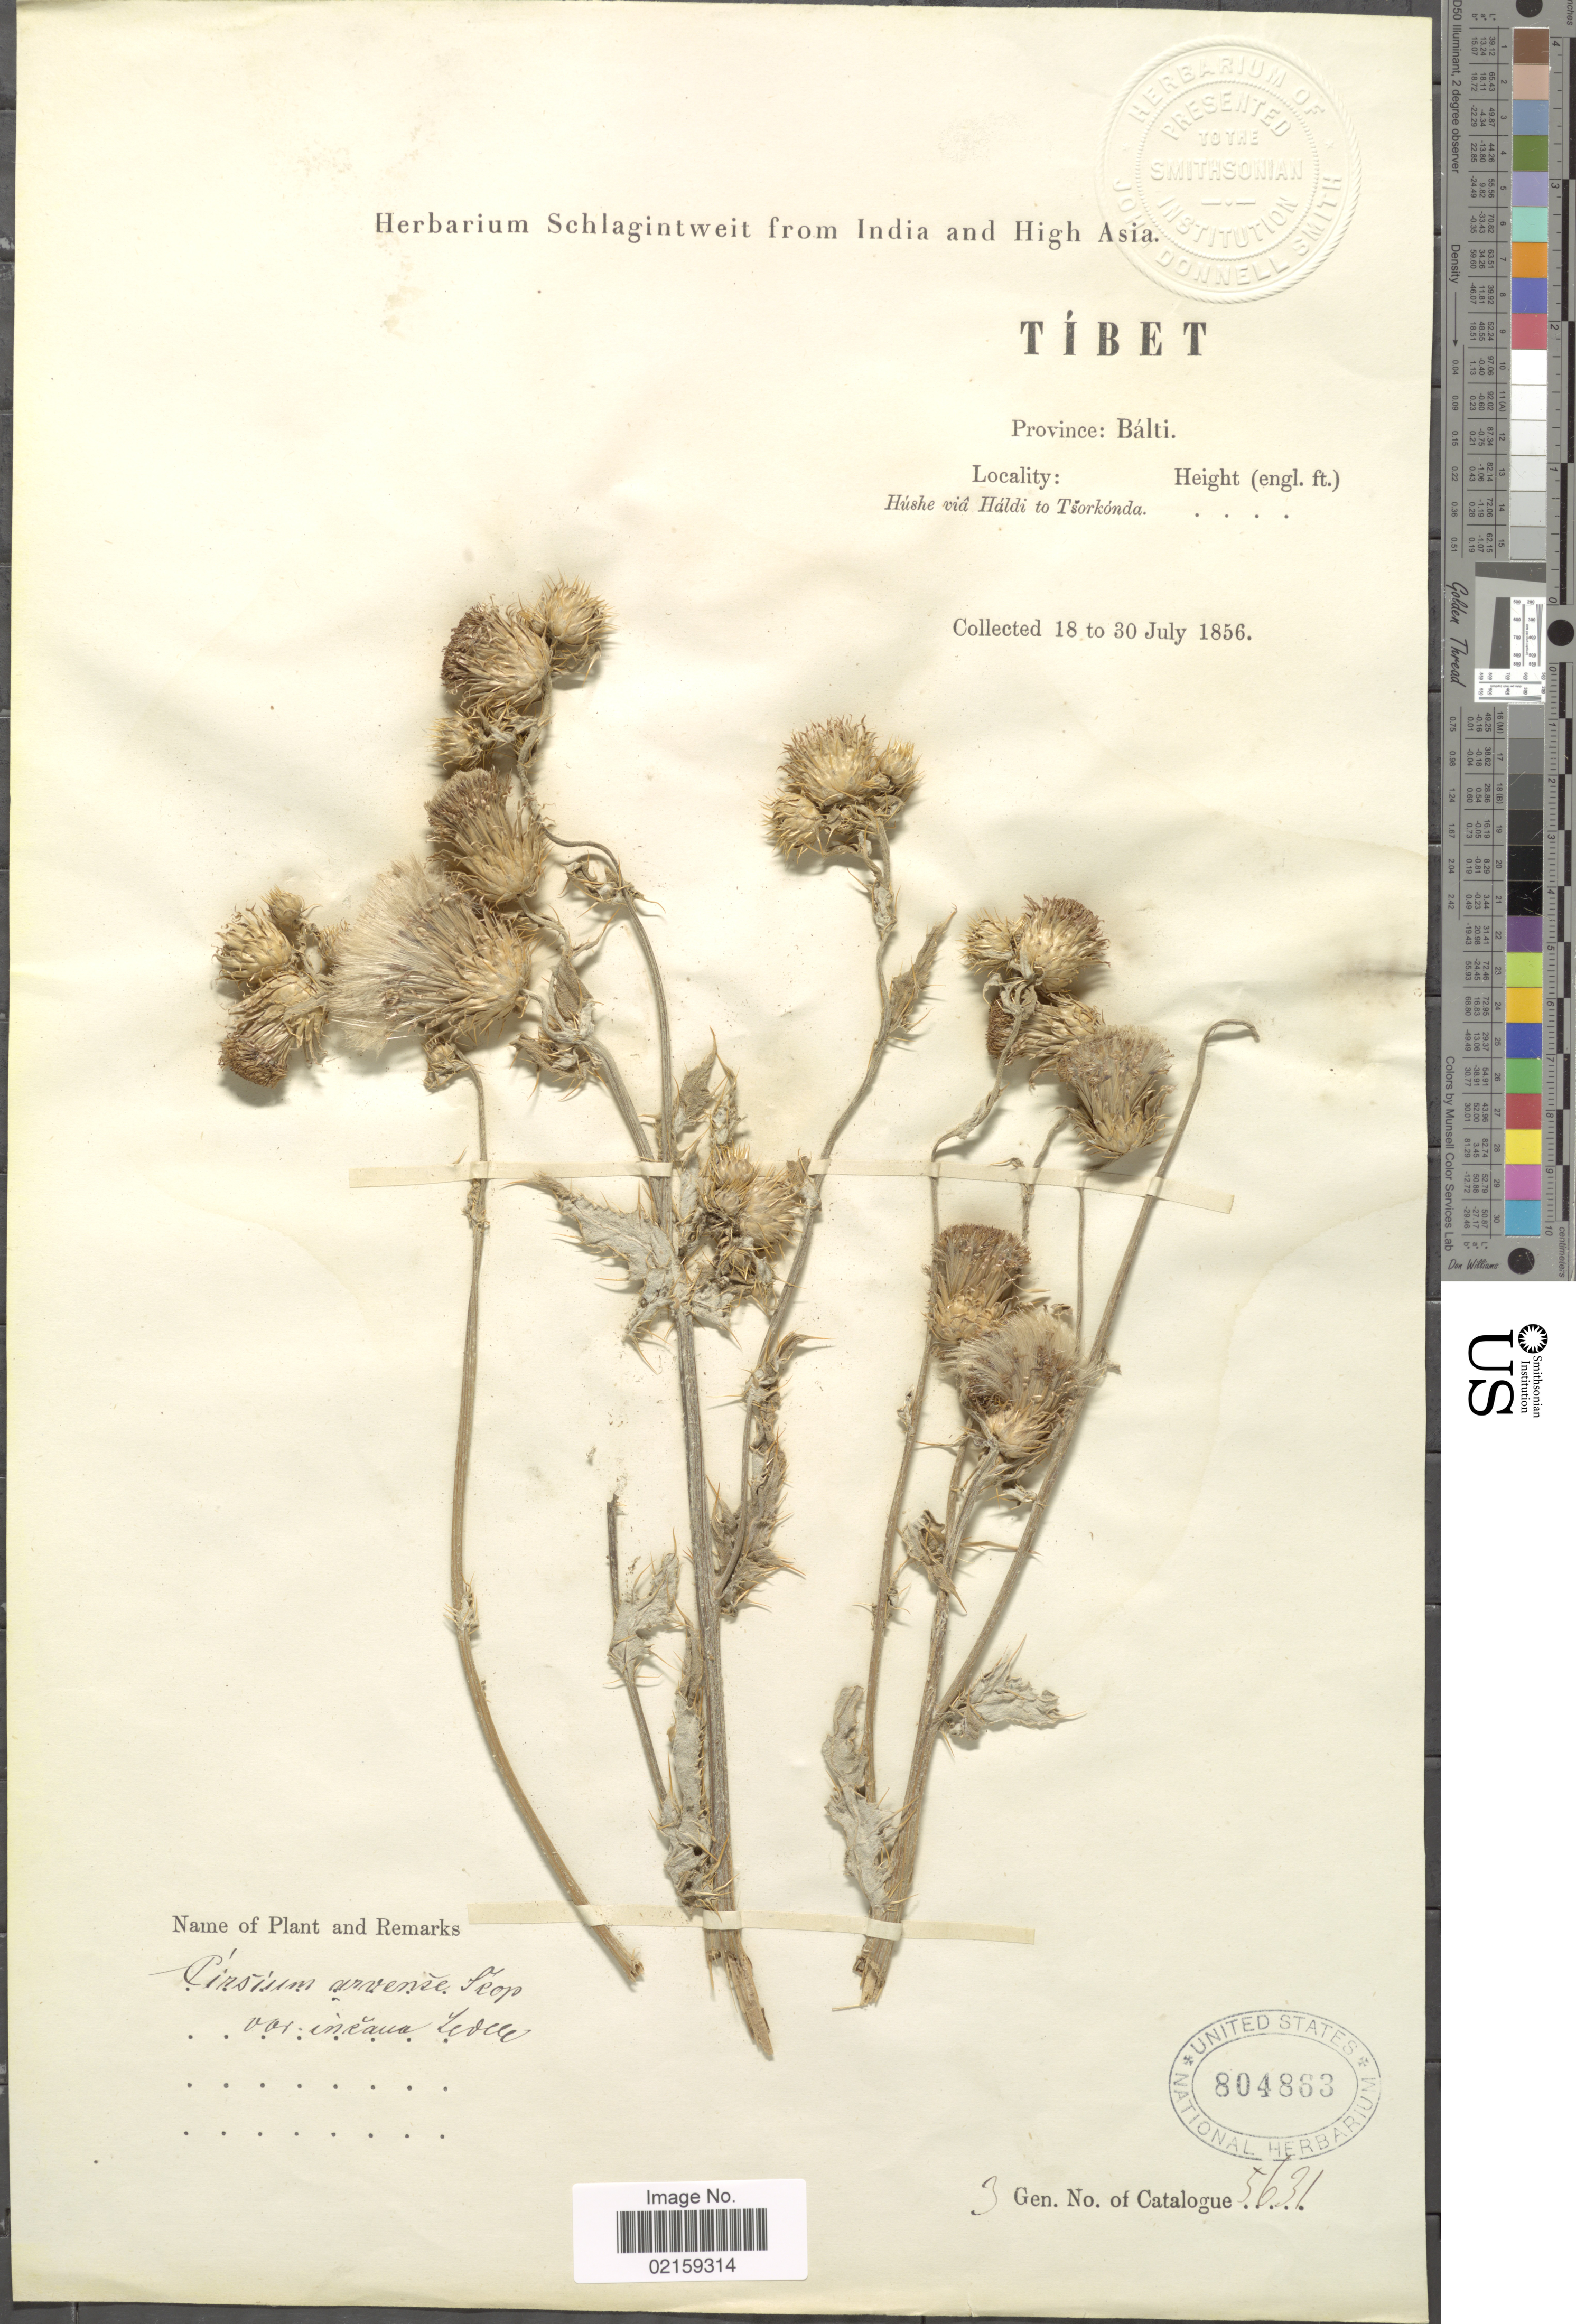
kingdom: Plantae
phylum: Tracheophyta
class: Magnoliopsida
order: Asterales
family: Asteraceae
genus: Cirsium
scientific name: Cirsium arvense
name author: (L.) Scop.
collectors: ex herb. Schlagintweit from India and High Asia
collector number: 5631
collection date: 1956-07-18/1956-07-30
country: China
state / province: Xizang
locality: Tibet. Province: Balti. Huske via Haldi to Tsorkonda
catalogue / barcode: US 804863